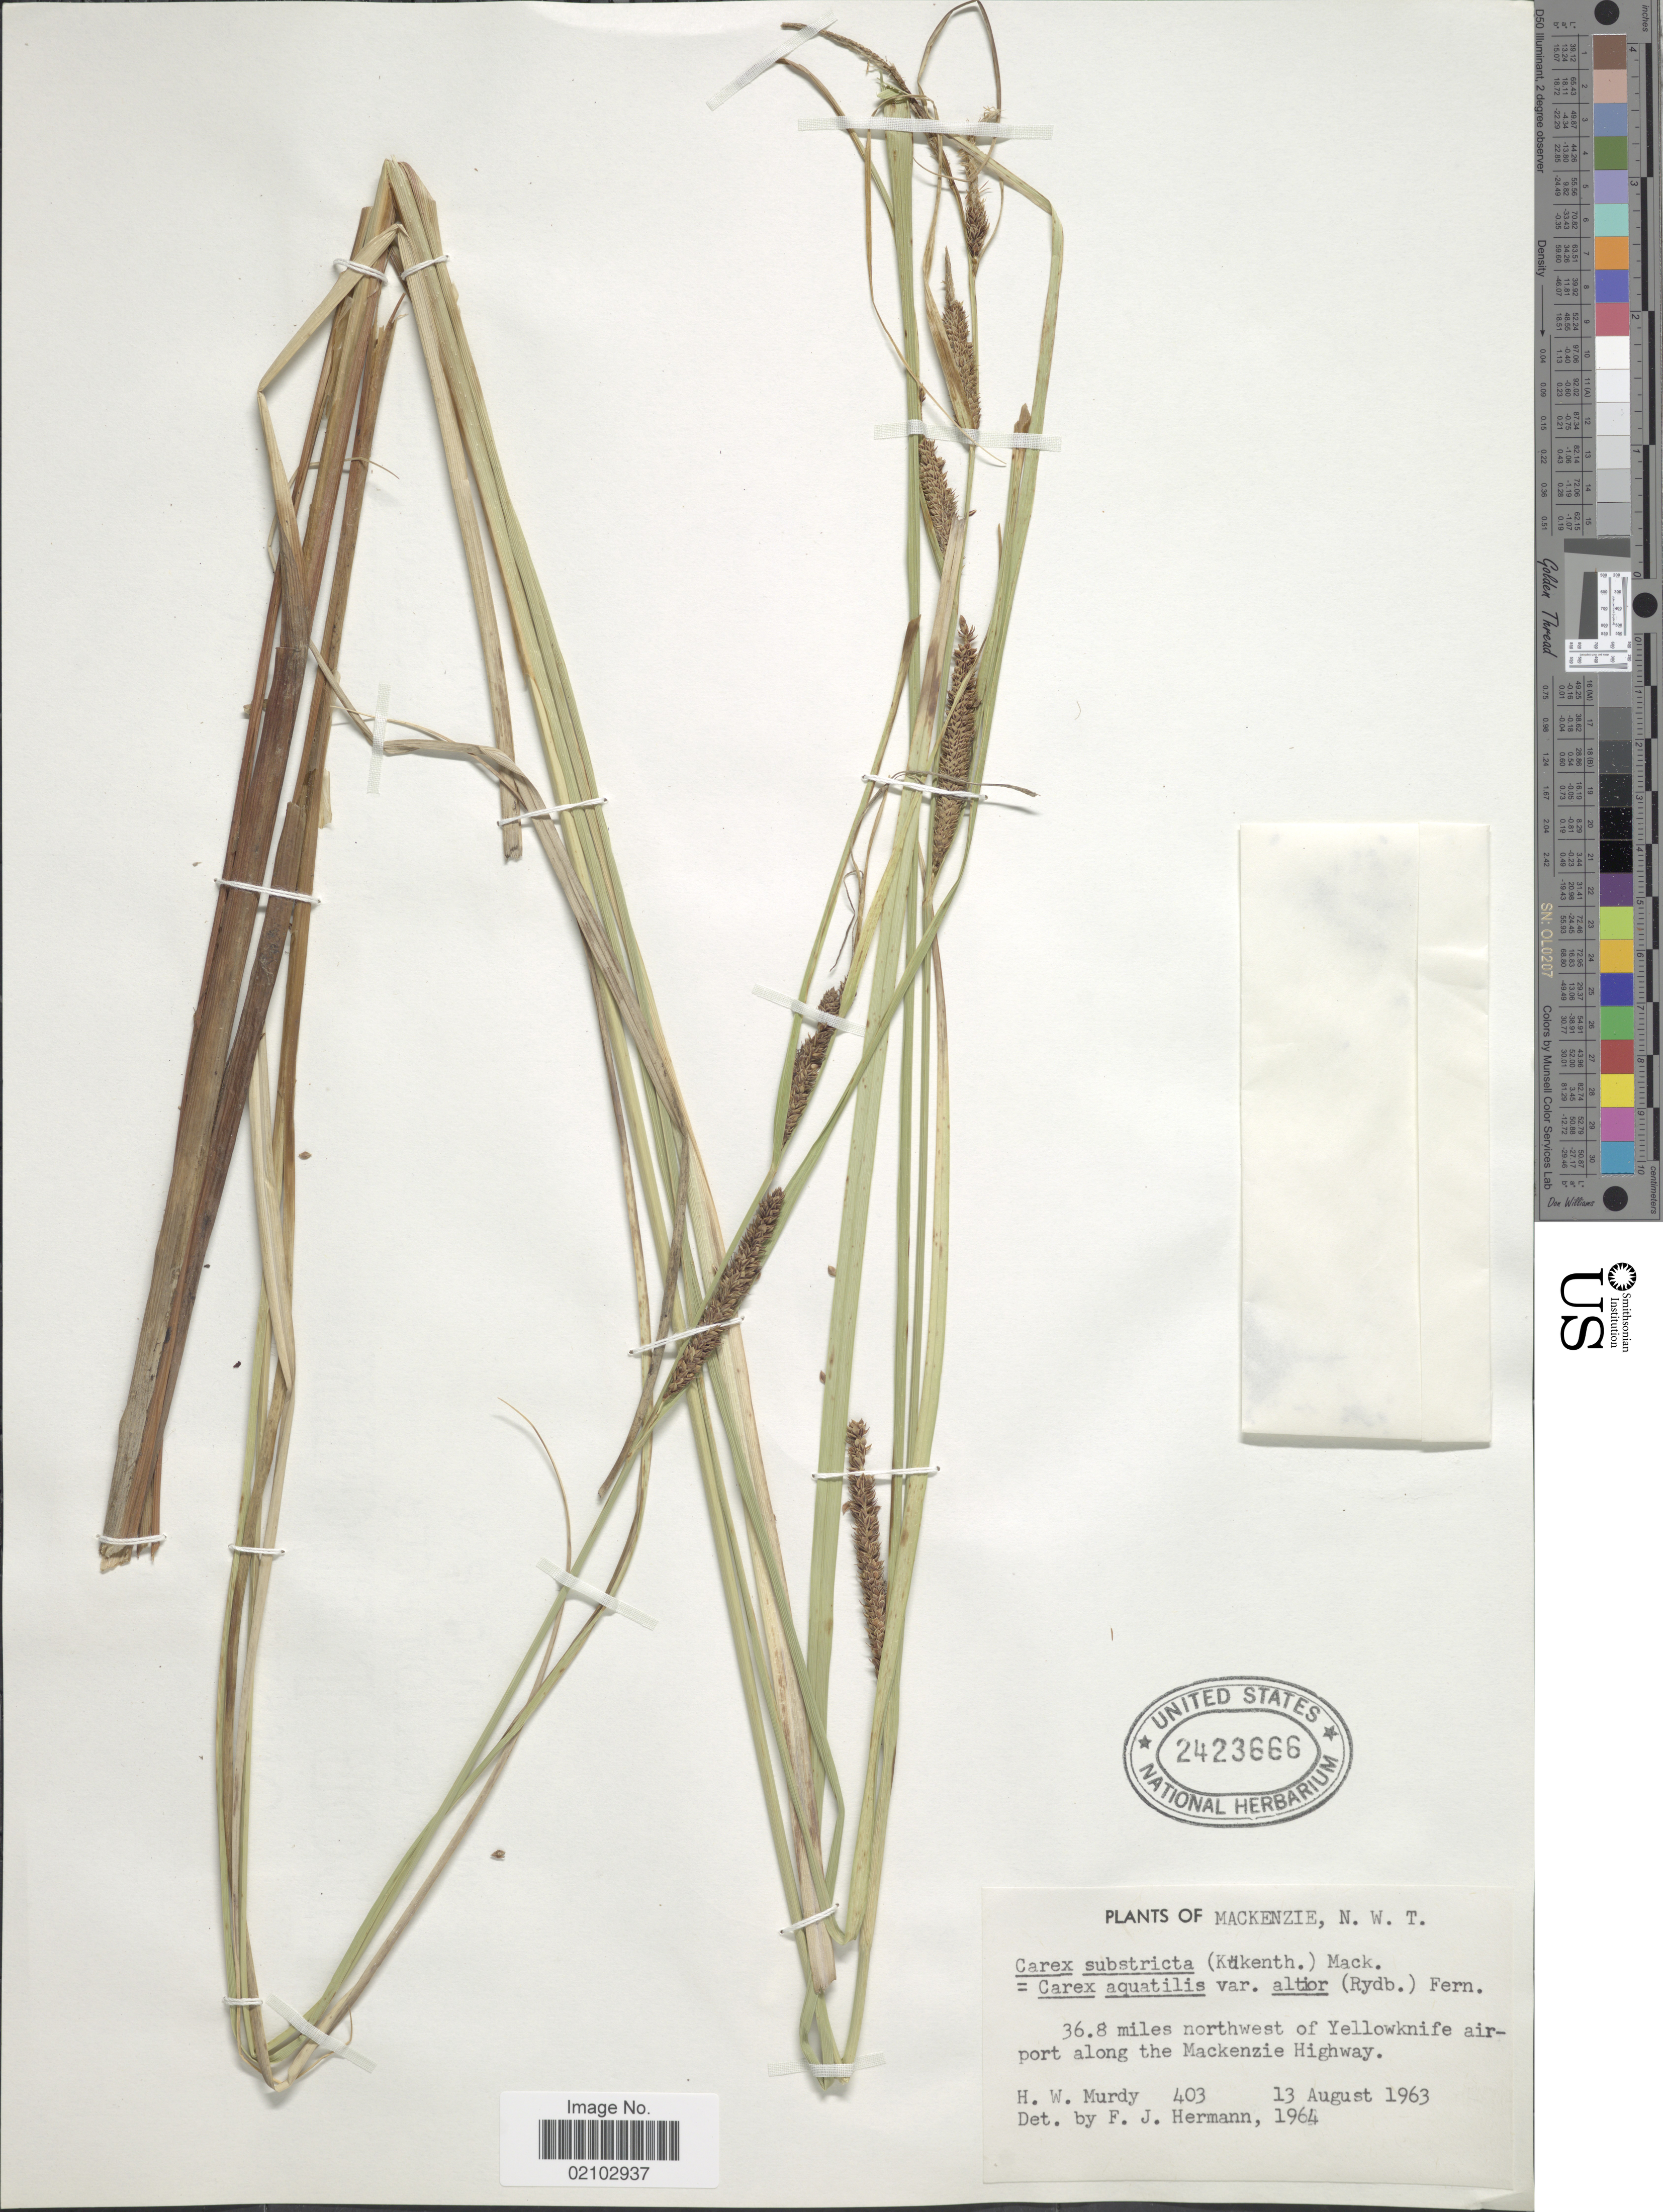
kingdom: Plantae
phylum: Tracheophyta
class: Liliopsida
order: Poales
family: Cyperaceae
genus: Carex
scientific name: Carex aquatilis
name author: Wahlenb.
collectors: H. Murdy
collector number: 403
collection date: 1963-08-13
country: Canada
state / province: Northwest Territories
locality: Mackenzie, 36.8 miles northwest of Yellowknife airport along the Mackenzie Highway.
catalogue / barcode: US 2423666